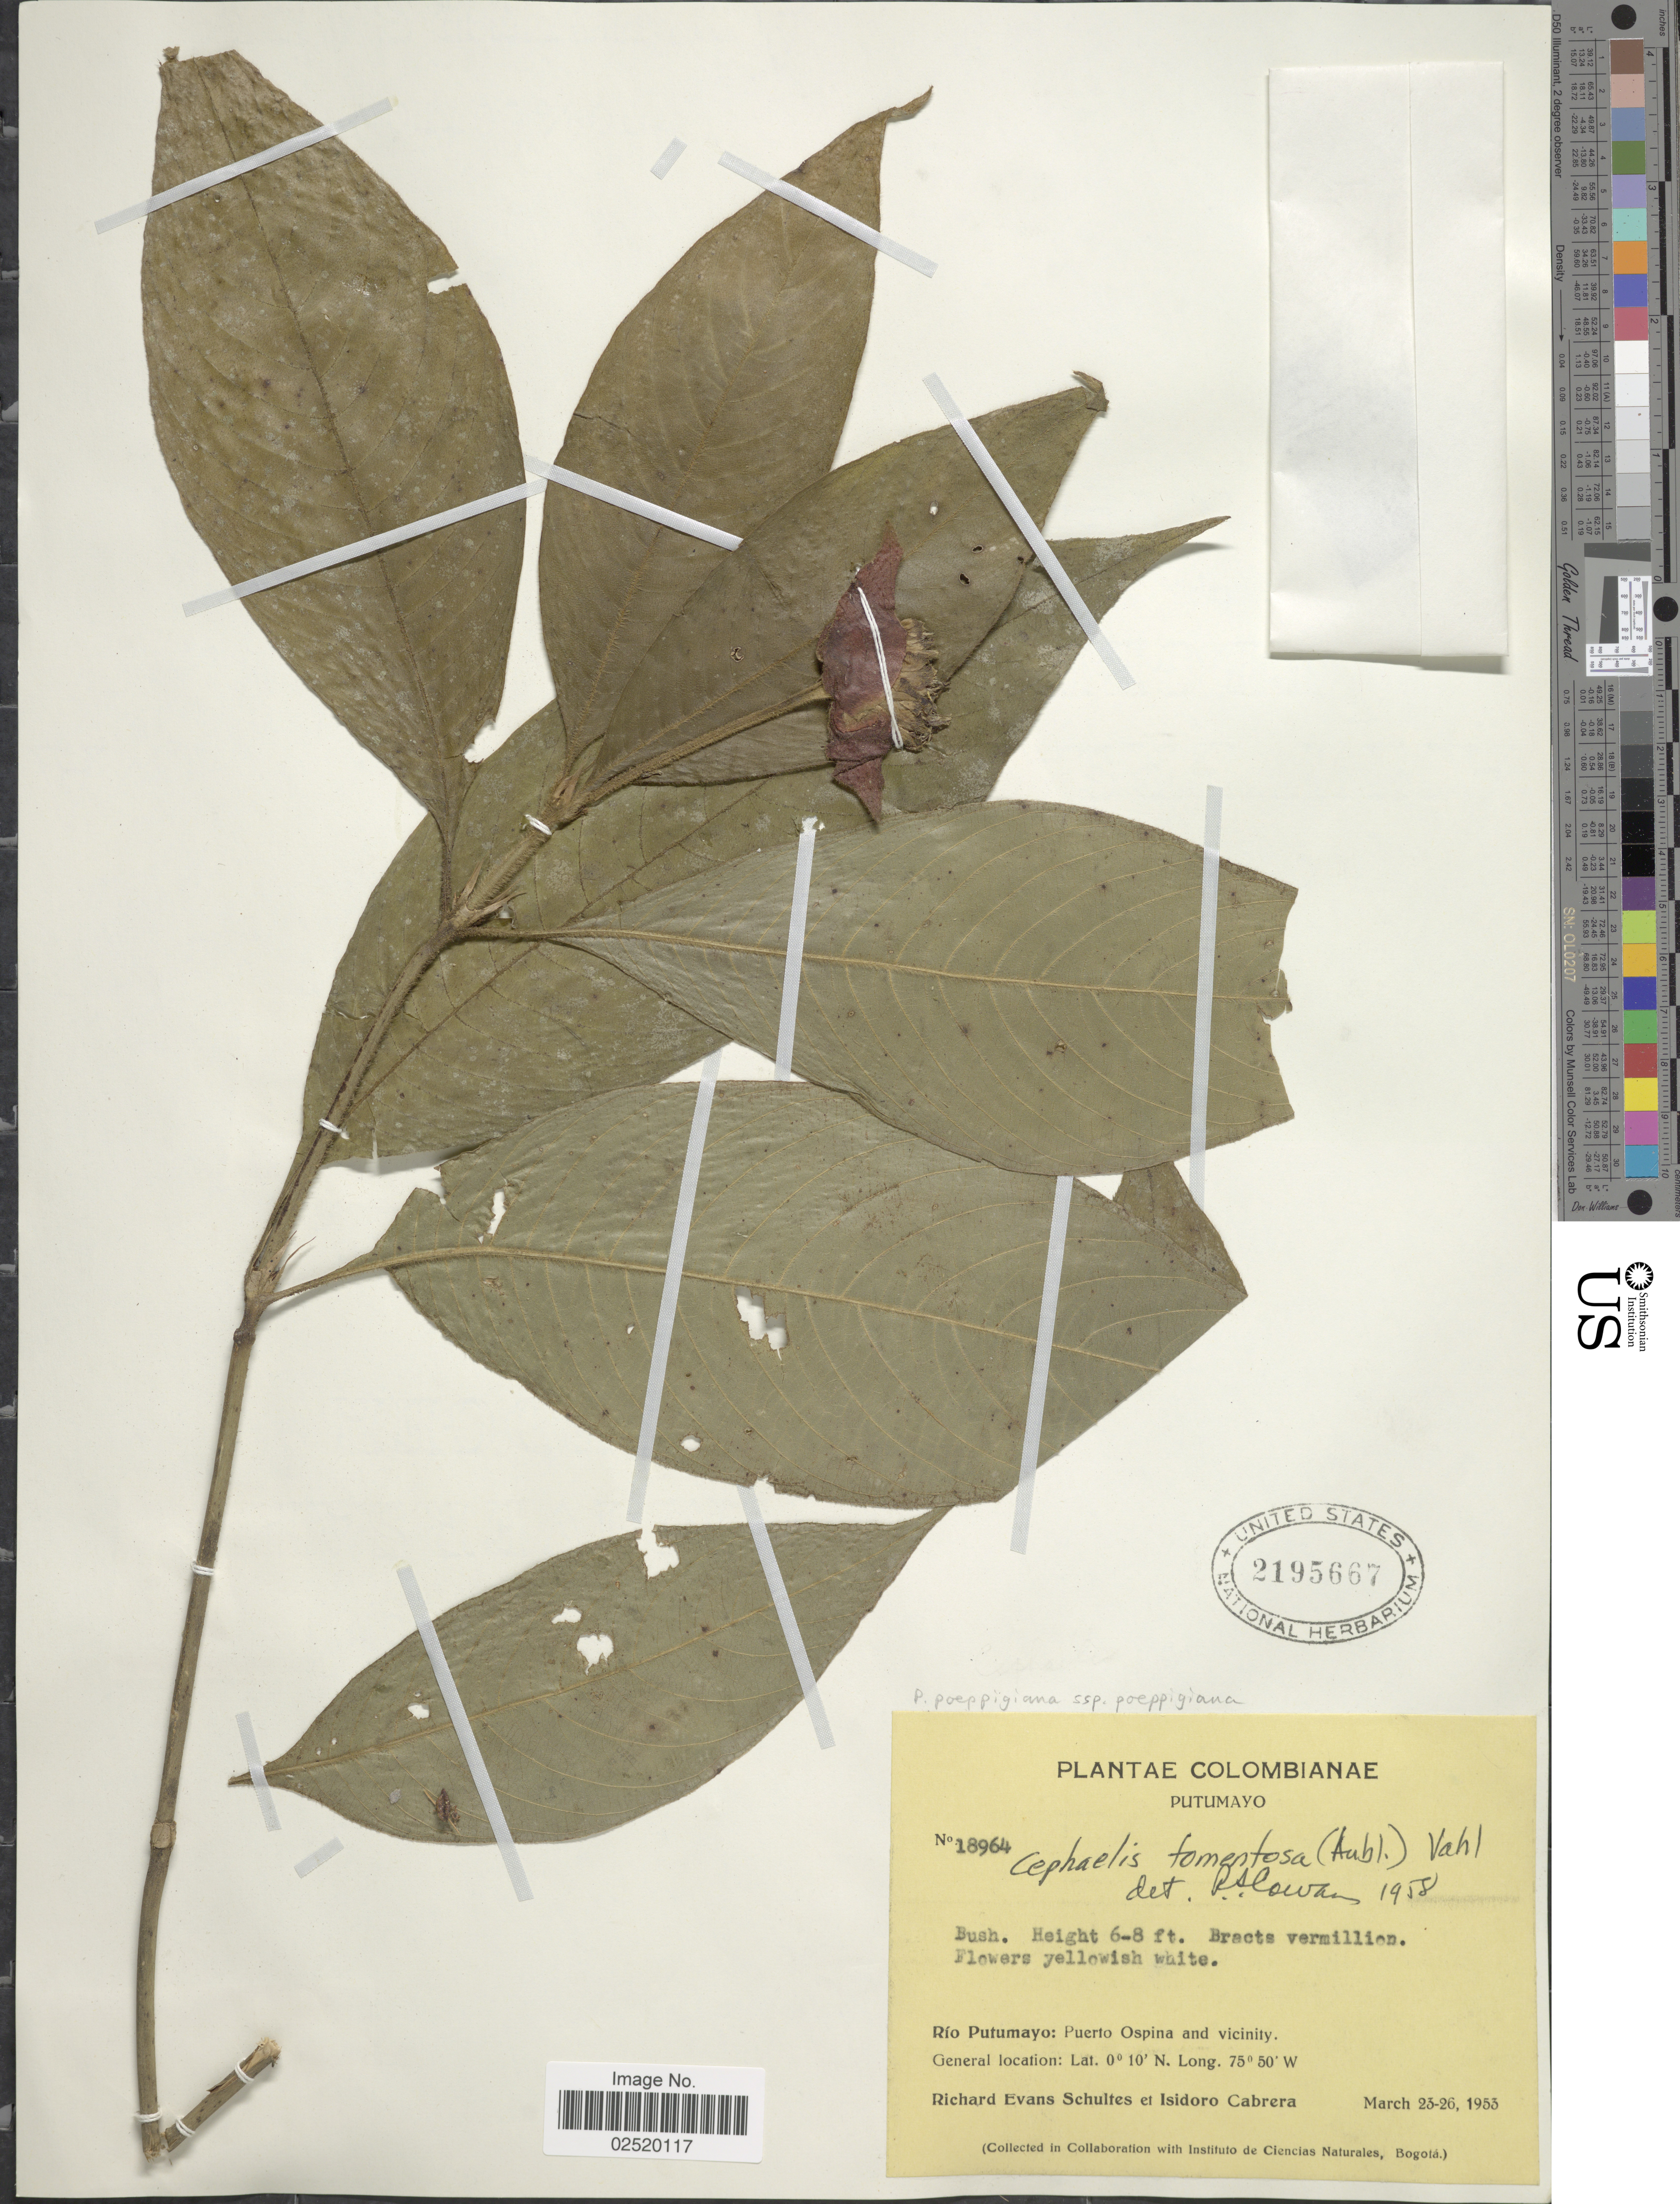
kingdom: Plantae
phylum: Tracheophyta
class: Magnoliopsida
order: Gentianales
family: Rubiaceae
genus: Psychotria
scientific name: Psychotria poeppigiana subsp. poeppigiana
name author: Müll. Arg.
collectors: R. E. Schultes & I. Cabrera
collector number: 18964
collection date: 1953-03-23/1953-03-26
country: Colombia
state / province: Putumayo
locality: Rio Putumayo: Puerto Ospina and vicinity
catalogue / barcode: US 2195667